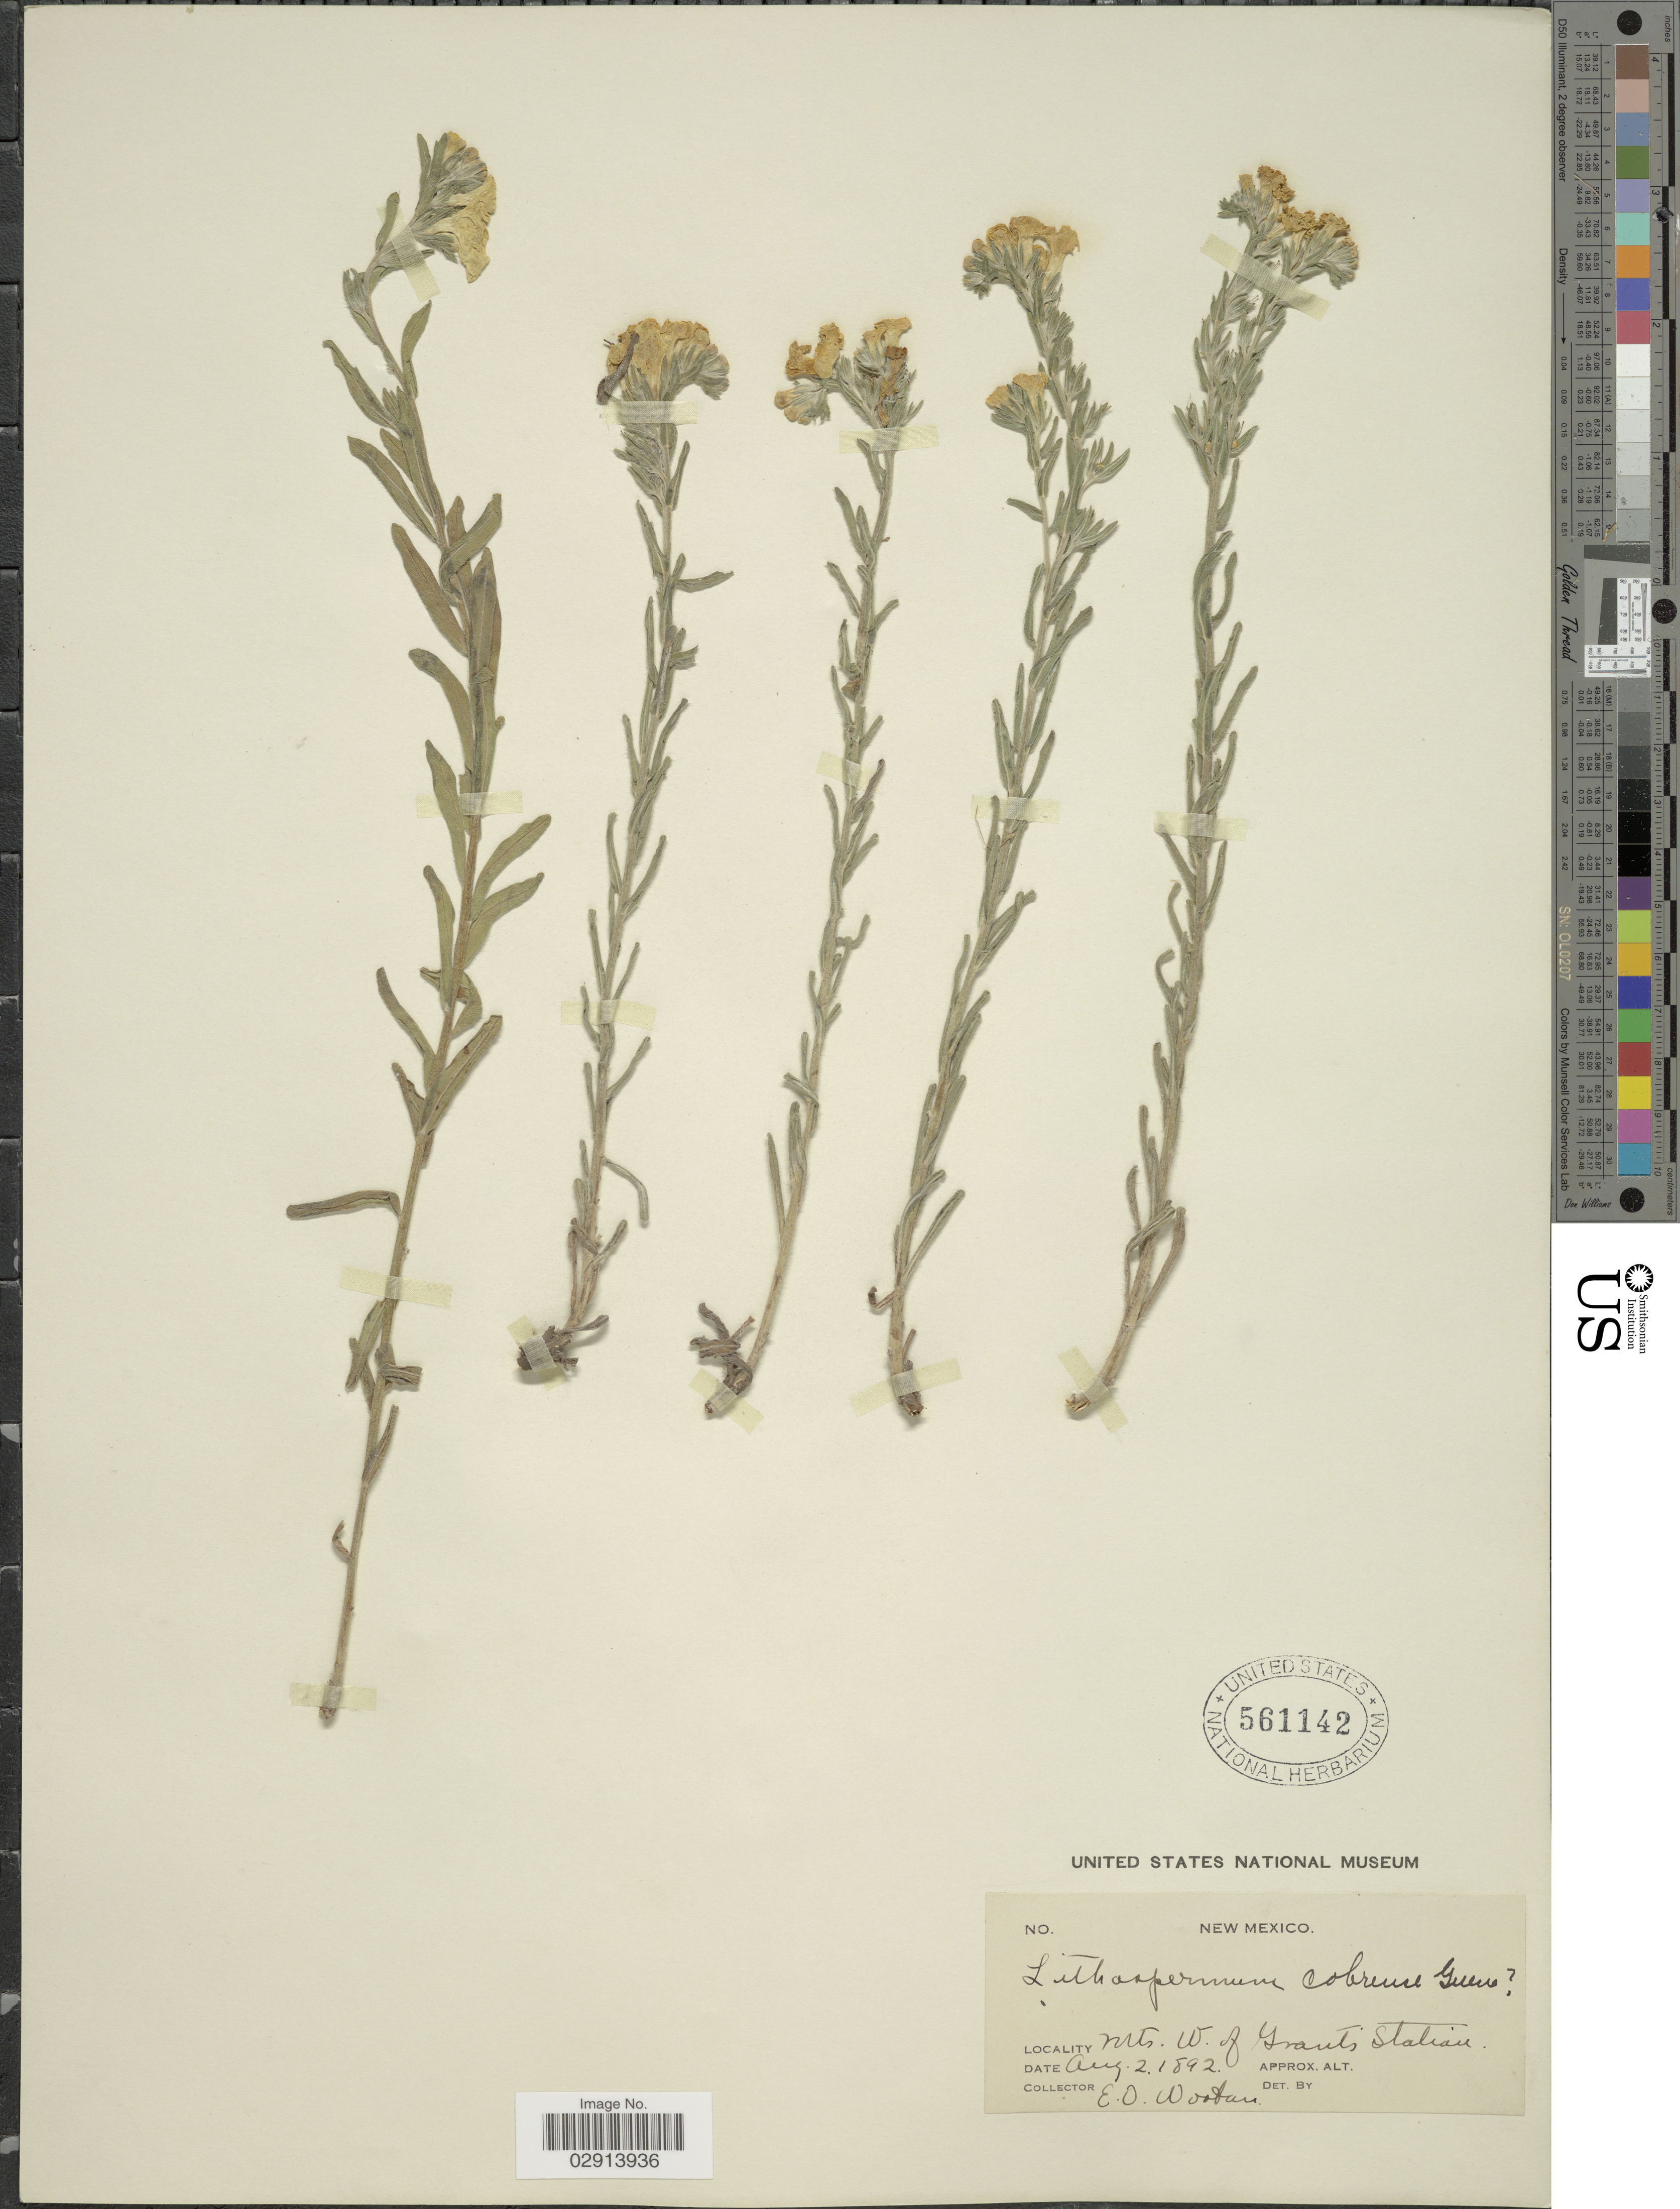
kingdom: Plantae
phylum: Tracheophyta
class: Magnoliopsida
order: Boraginales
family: Boraginaceae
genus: Lithospermum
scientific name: Lithospermum cobrense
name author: Greene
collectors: E. O. Wooton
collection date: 1892-08-02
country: United States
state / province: New Mexico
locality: Mts. W. of Grant's Station.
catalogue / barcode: US 561142